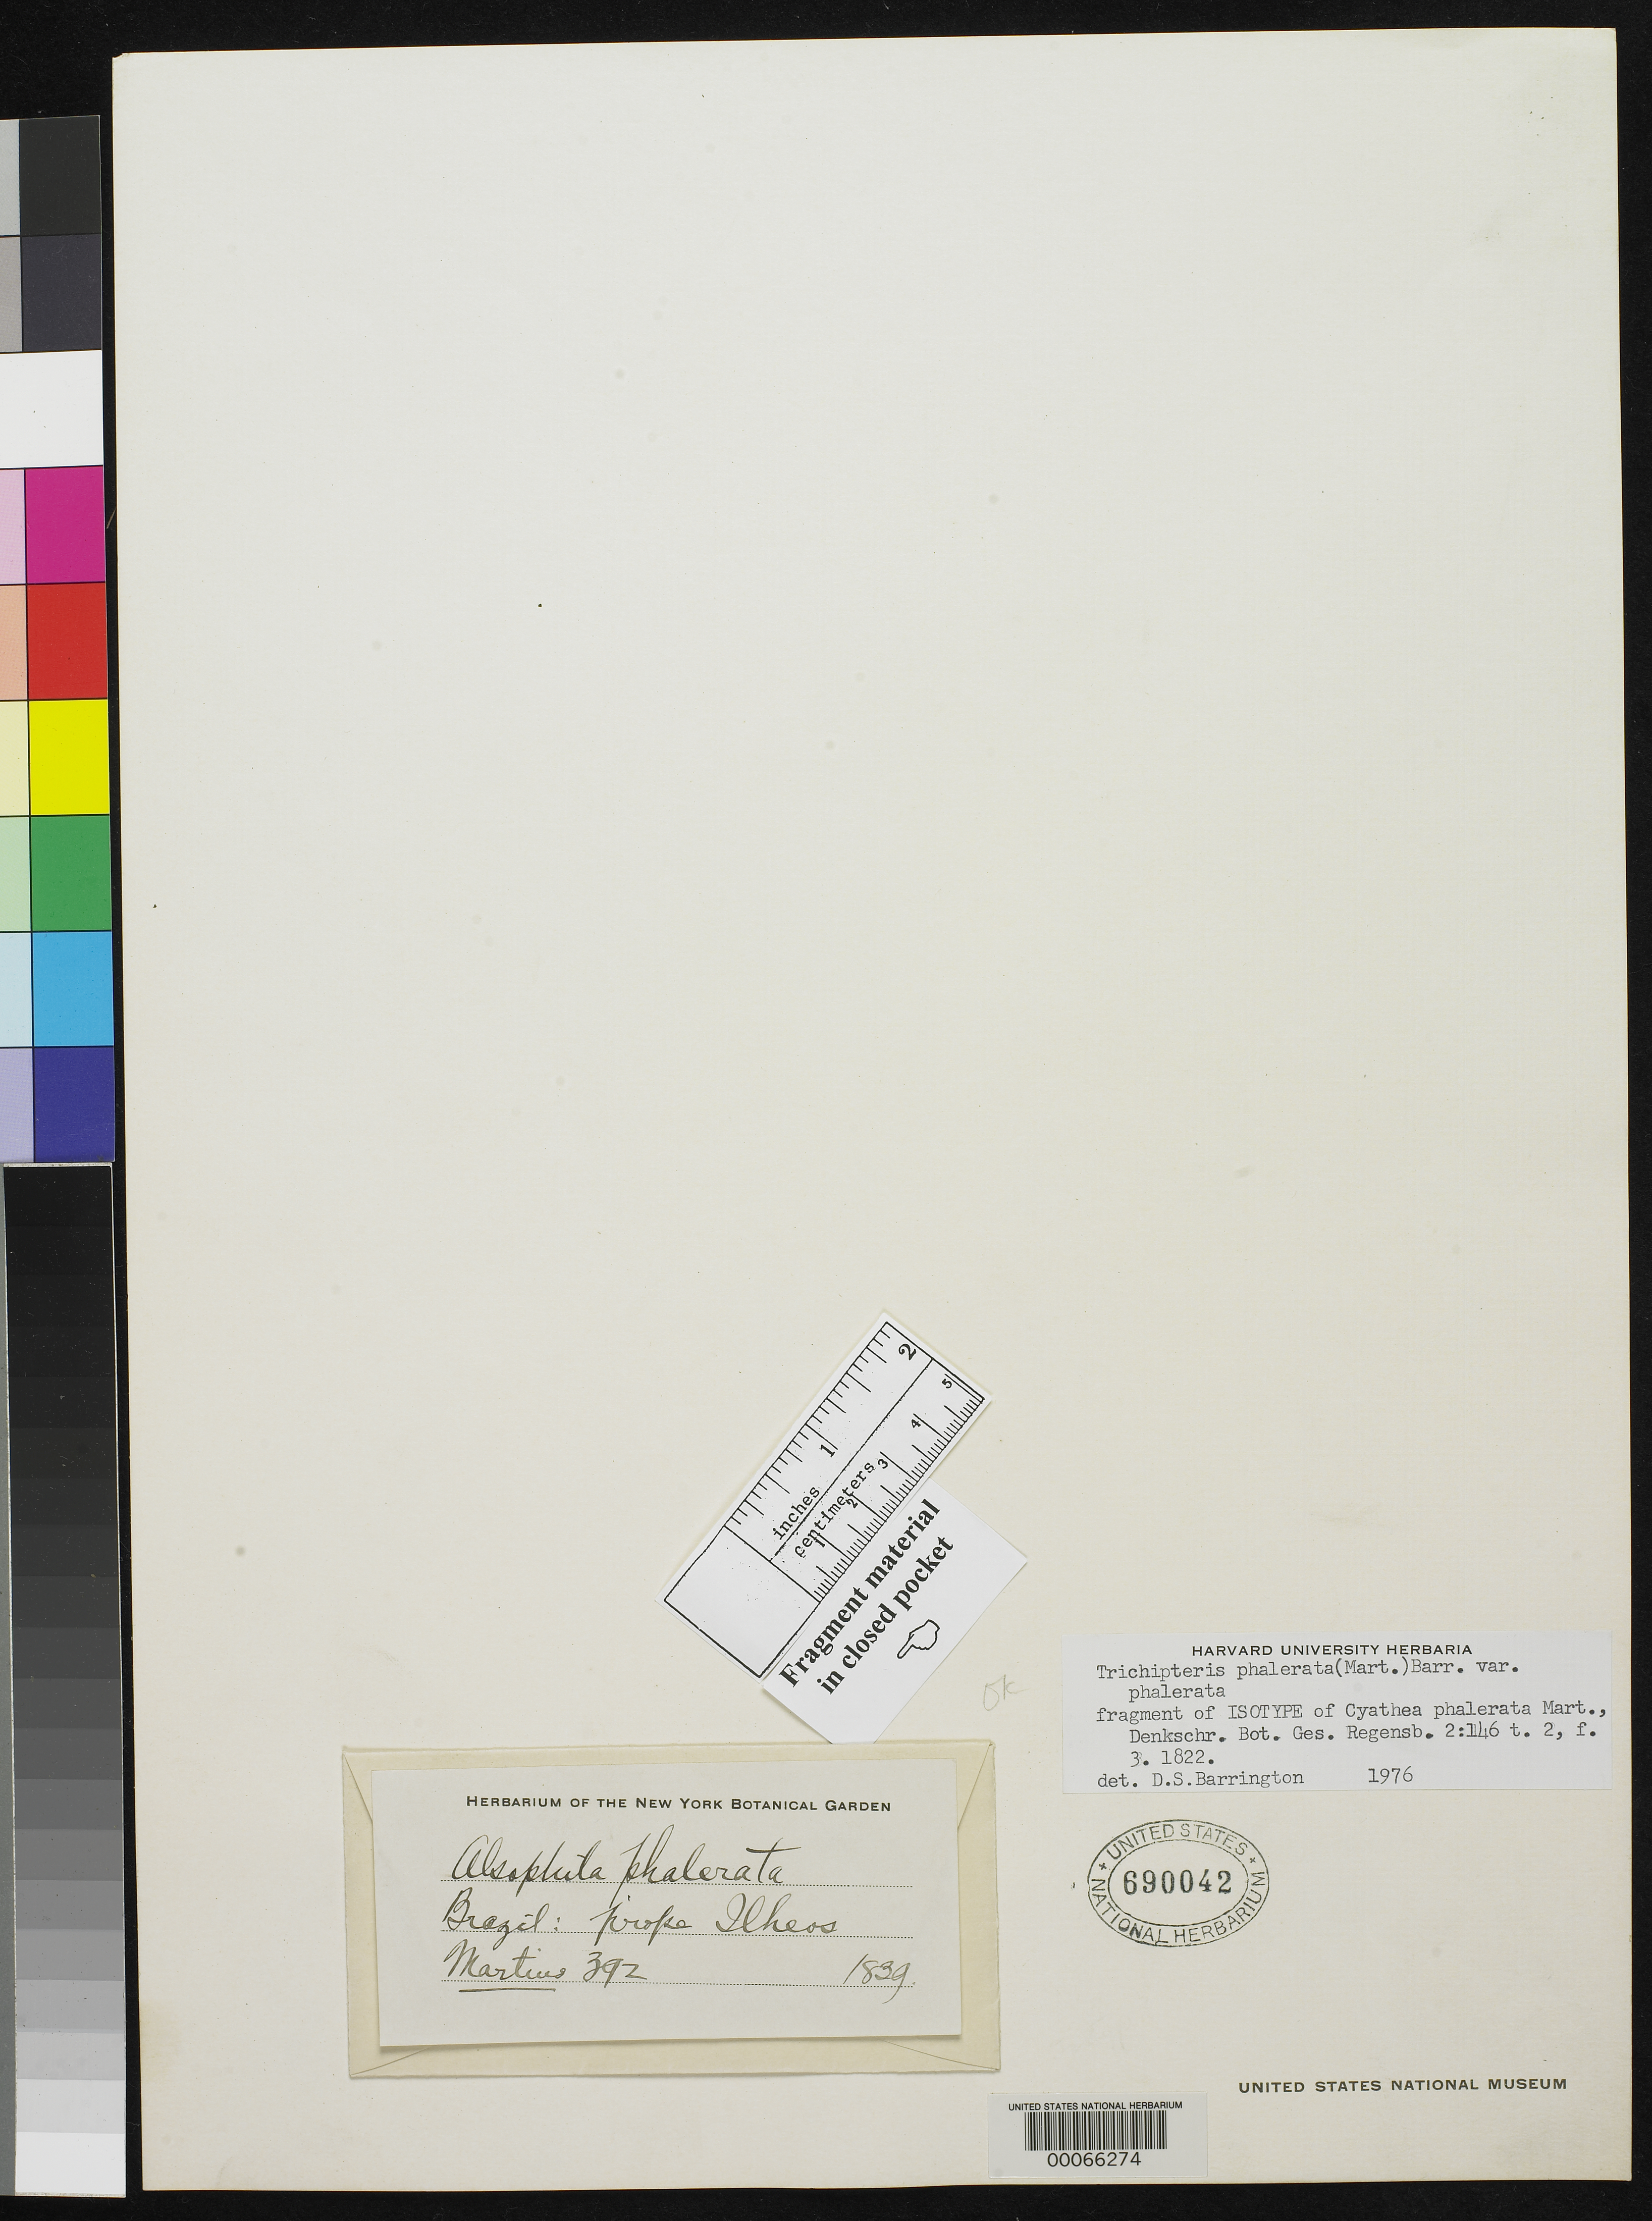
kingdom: Plantae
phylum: Tracheophyta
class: Polypodiopsida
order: Cyatheales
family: Cyatheaceae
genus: Cyathea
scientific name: Cyathea phalerata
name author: Mart.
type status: Isotype Fragment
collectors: C. F. Martius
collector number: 392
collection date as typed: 1839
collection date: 1839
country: Brazil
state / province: Bahia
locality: Ilheos.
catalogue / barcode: US 690042